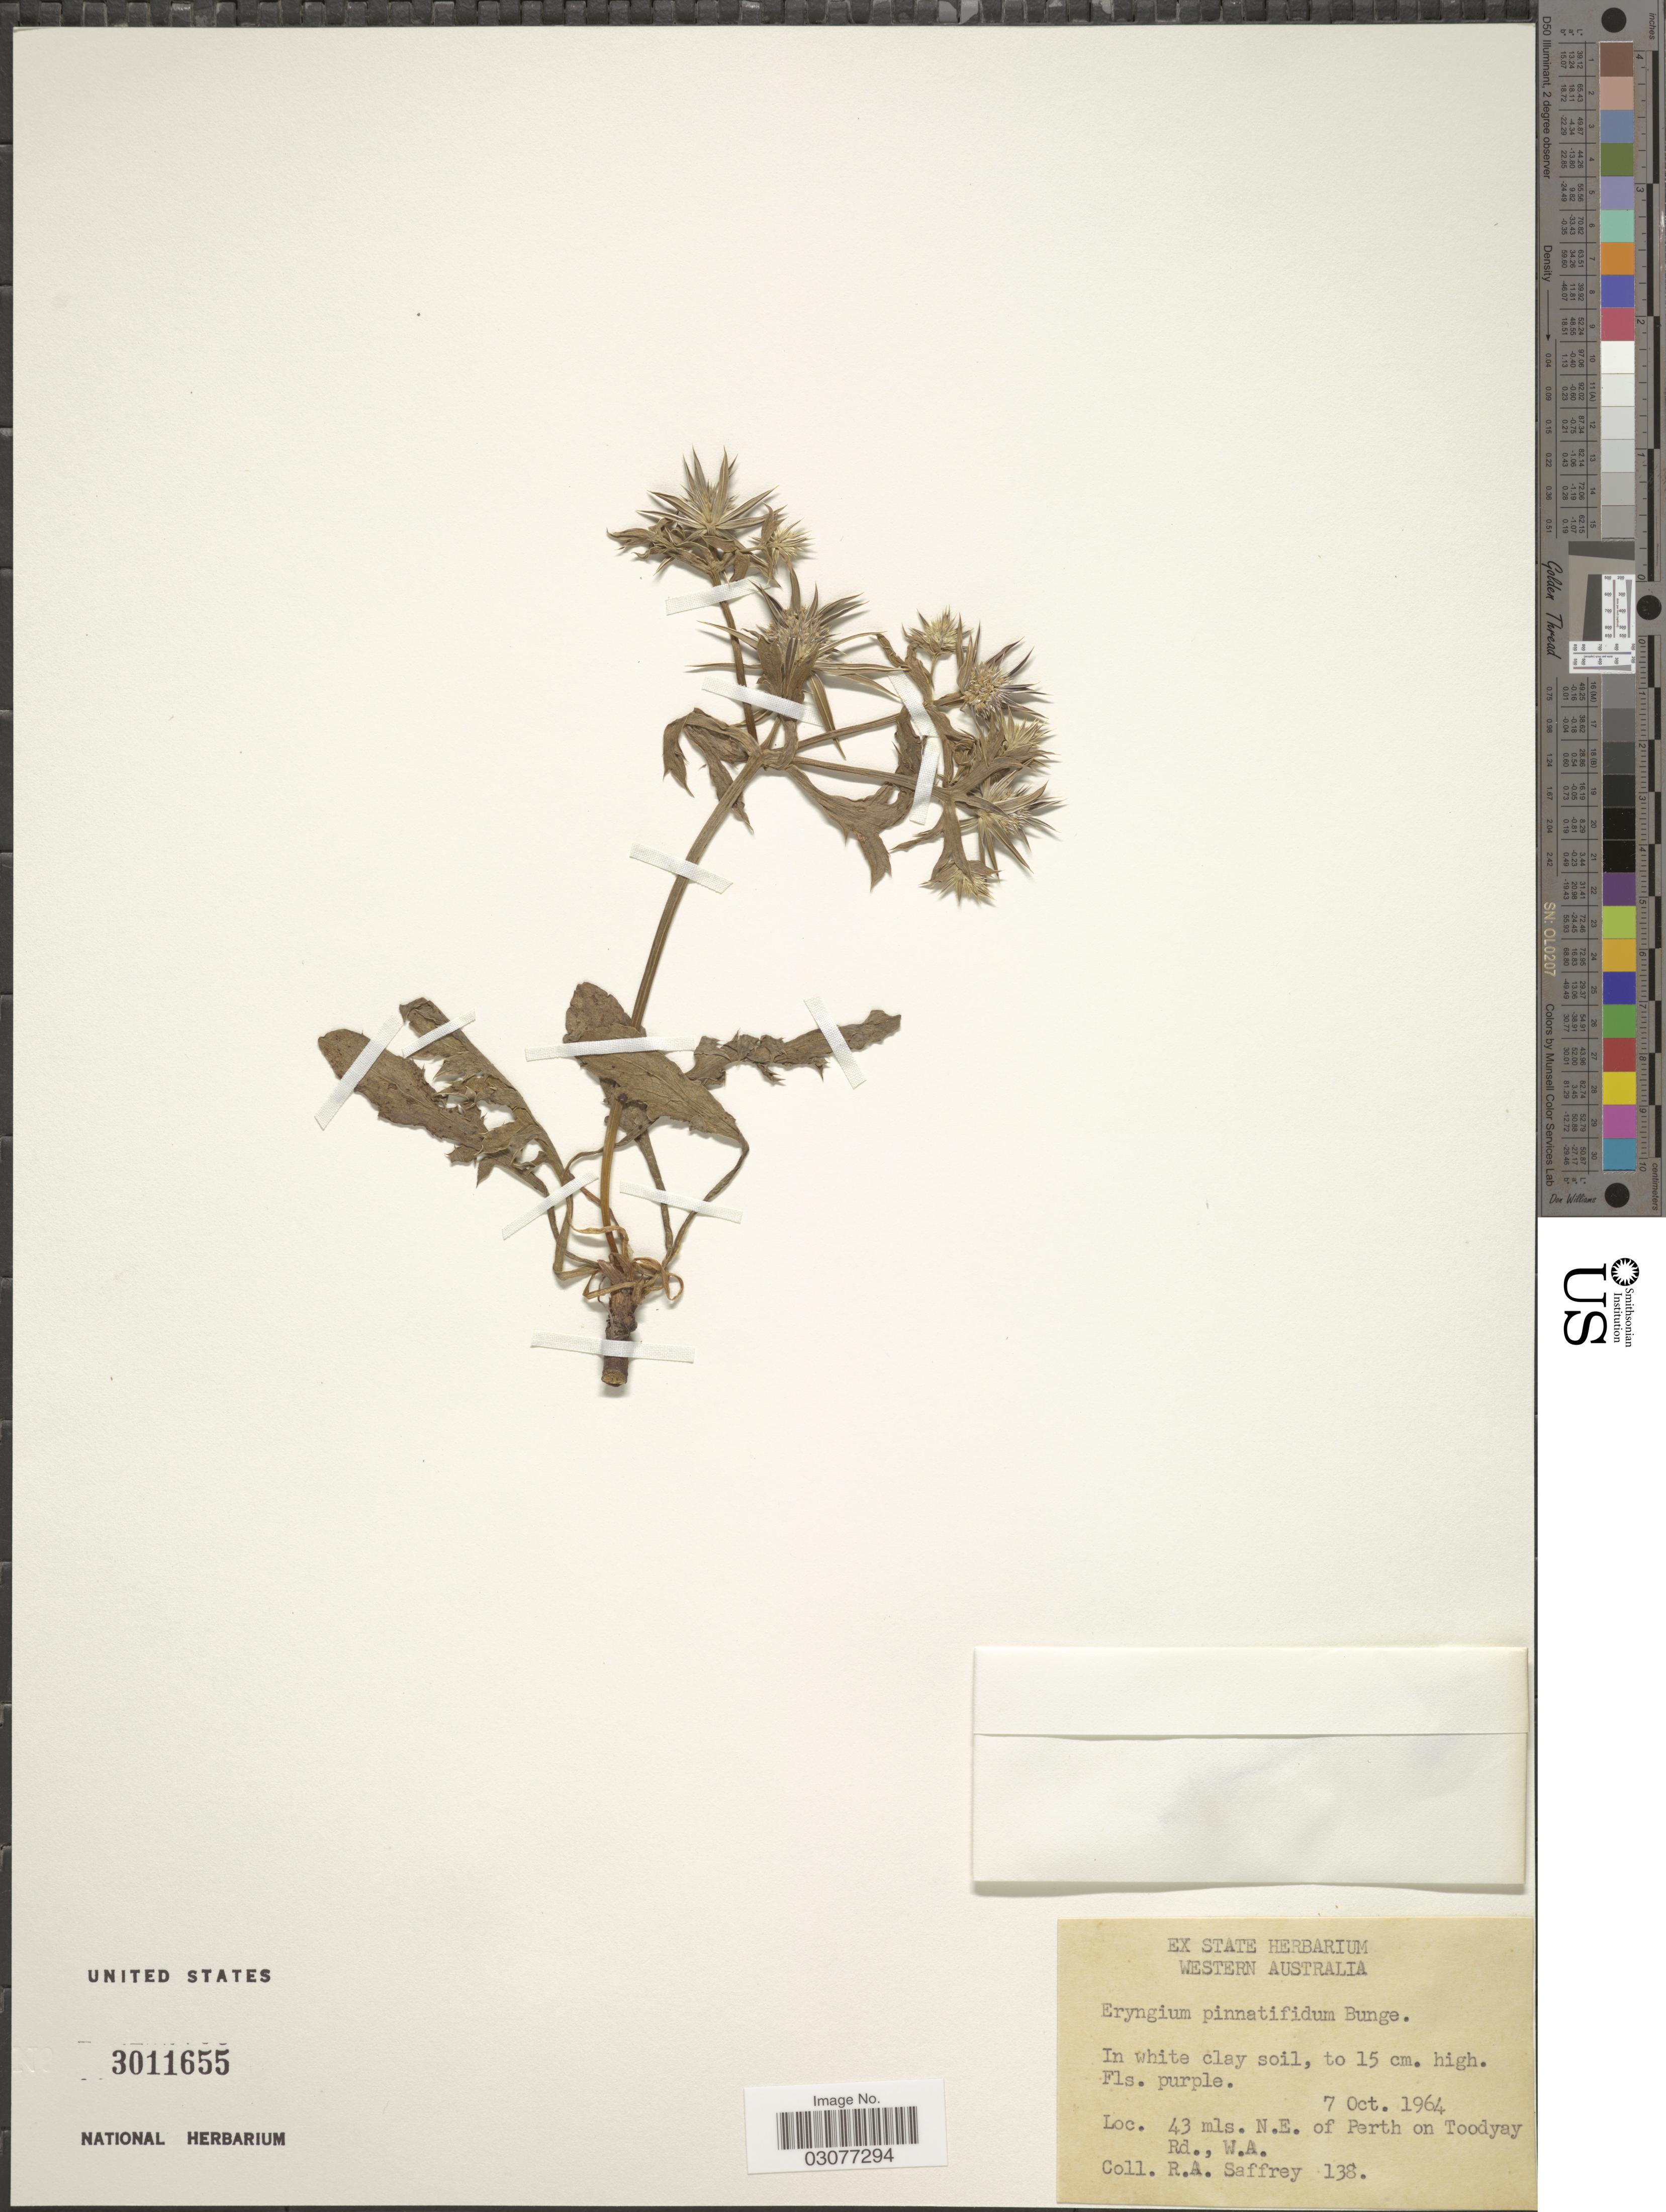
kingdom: Plantae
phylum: Tracheophyta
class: Magnoliopsida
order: Apiales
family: Apiaceae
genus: Eryngium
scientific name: Eryngium pinnatifidum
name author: Bunge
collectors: R. Saffrey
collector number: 138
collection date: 1964-10-07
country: Australia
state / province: Western Australia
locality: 43 mls. N.E. of Perth on Toodyay Rd., W.A.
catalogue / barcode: US 3011655